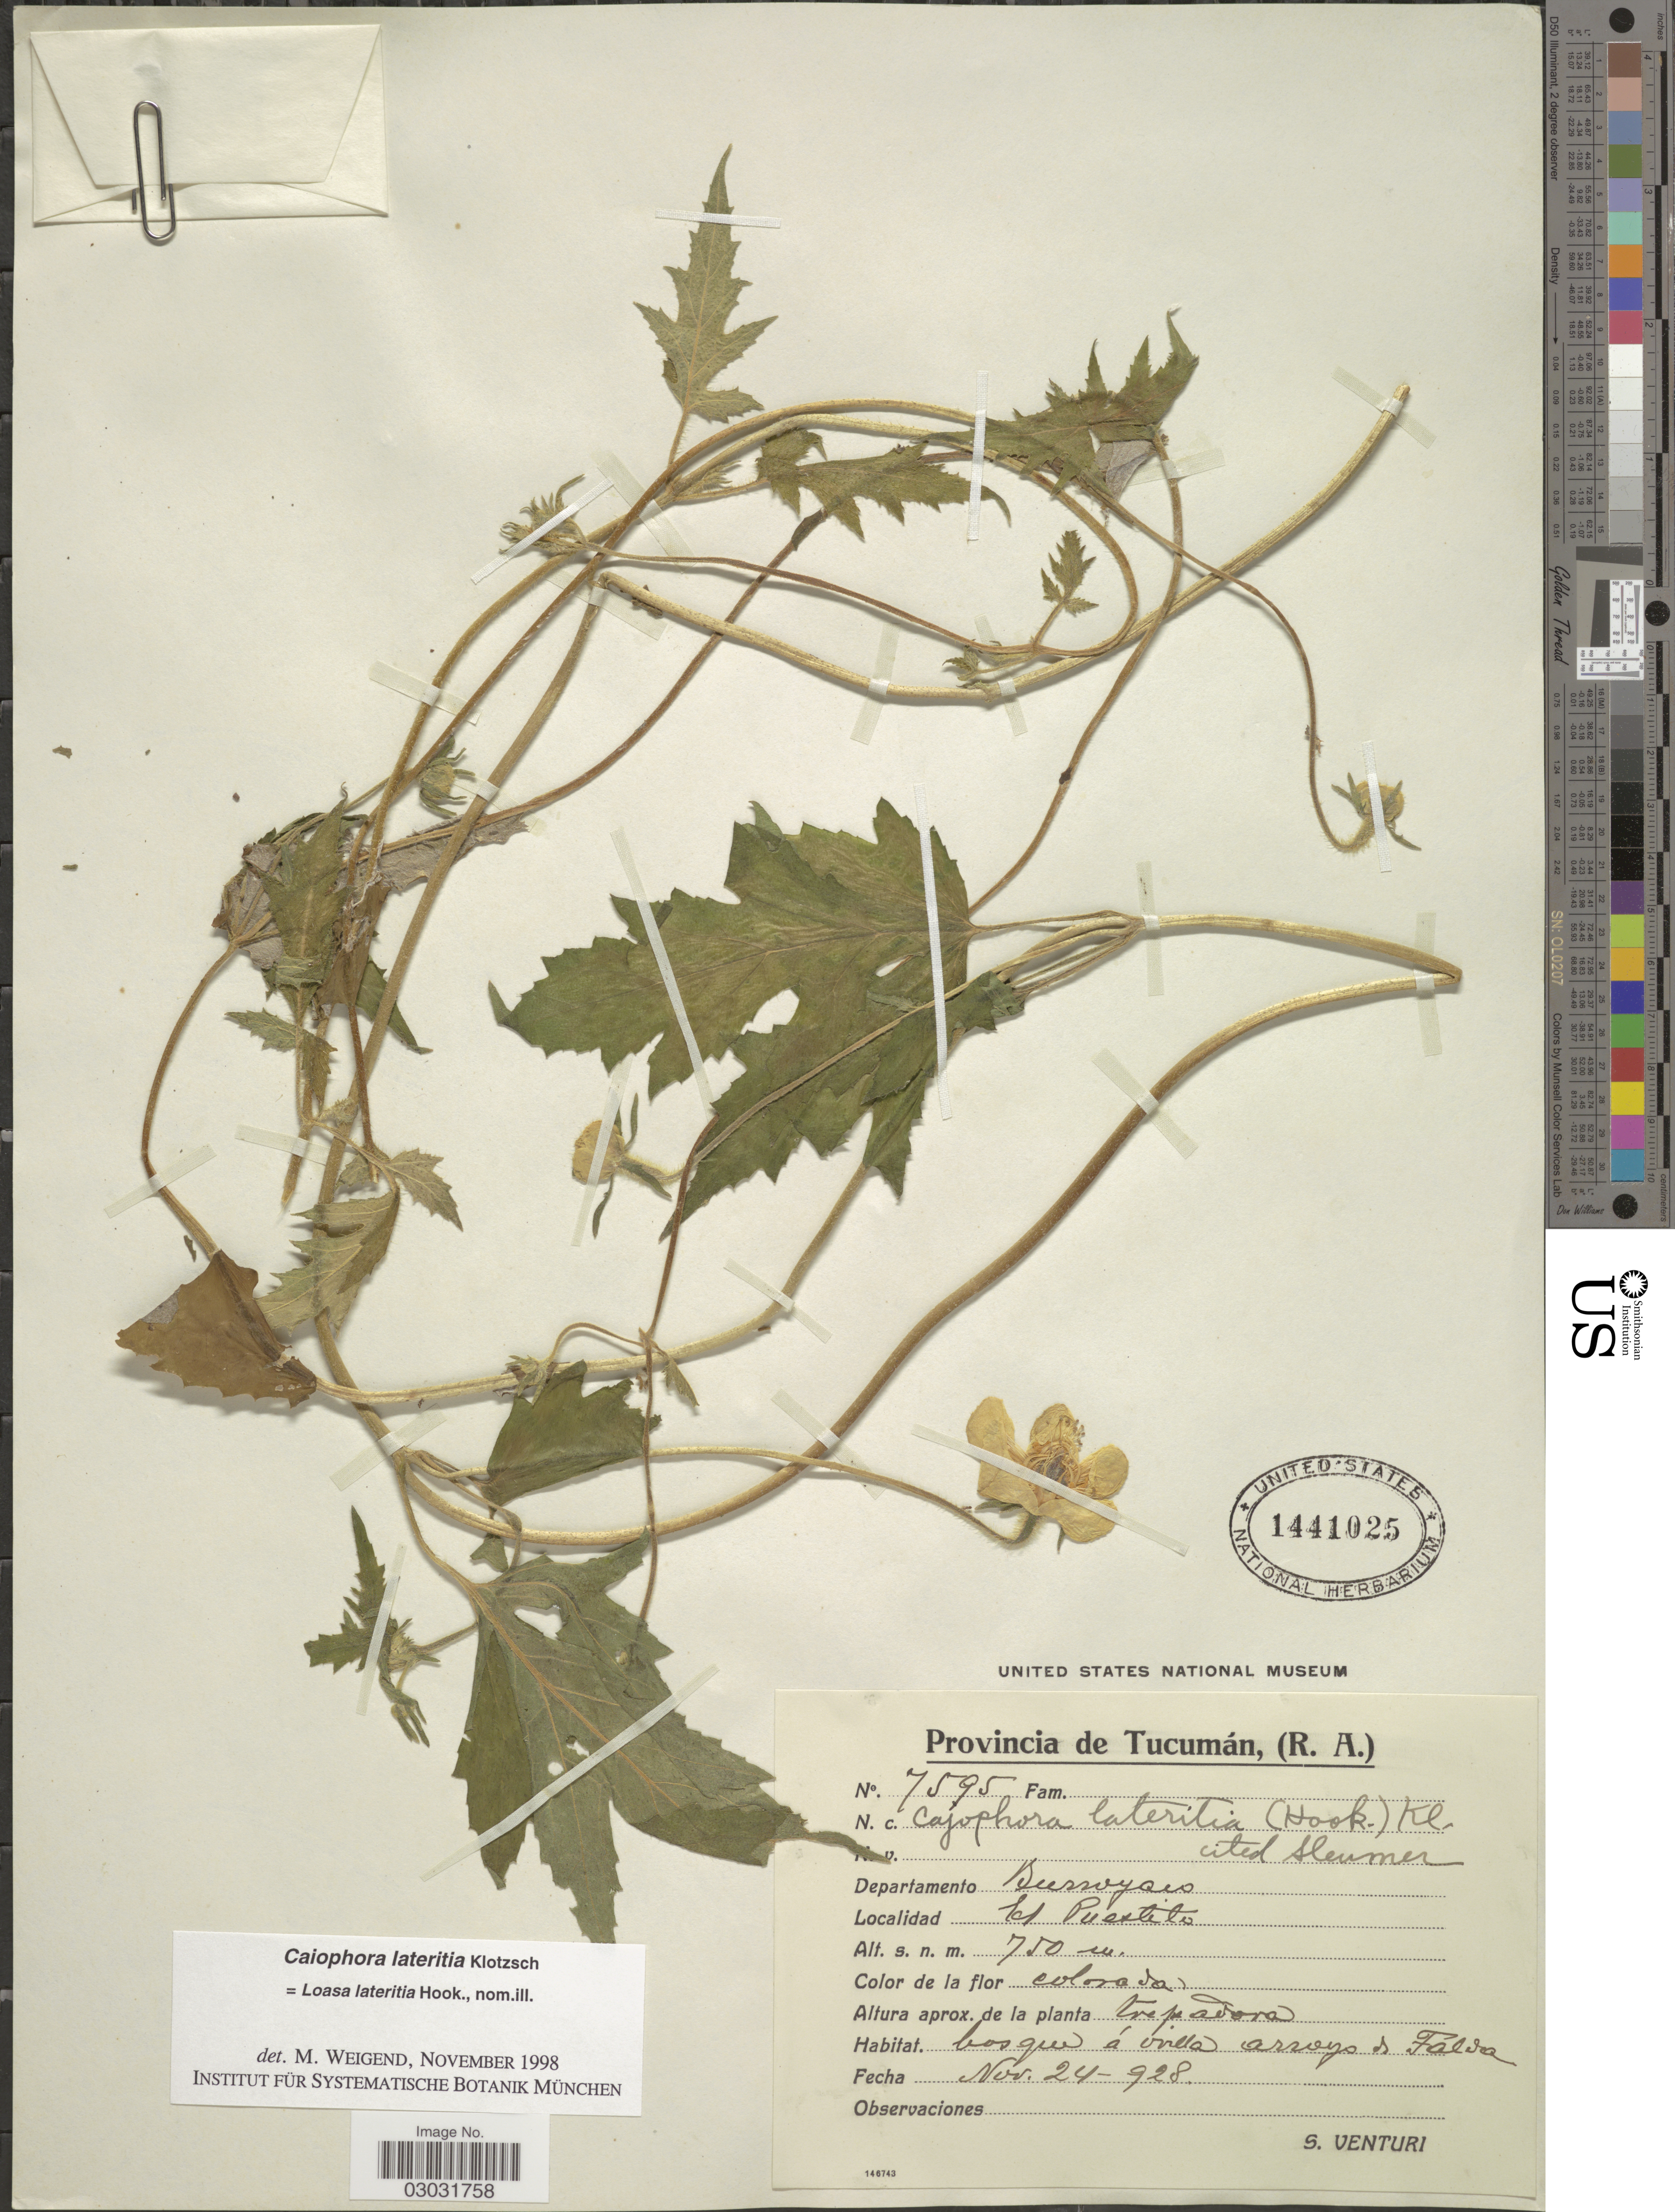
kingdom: Plantae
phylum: Tracheophyta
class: Magnoliopsida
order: Cornales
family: Loasaceae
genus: Caiophora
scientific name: Caiophora lateritia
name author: Klotzsch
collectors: S. Venturi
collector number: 7595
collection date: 1928-11-24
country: Argentina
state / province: Tucuman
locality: Departamento Burruyaco. El Puertito.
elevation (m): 750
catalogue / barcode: US 1441025